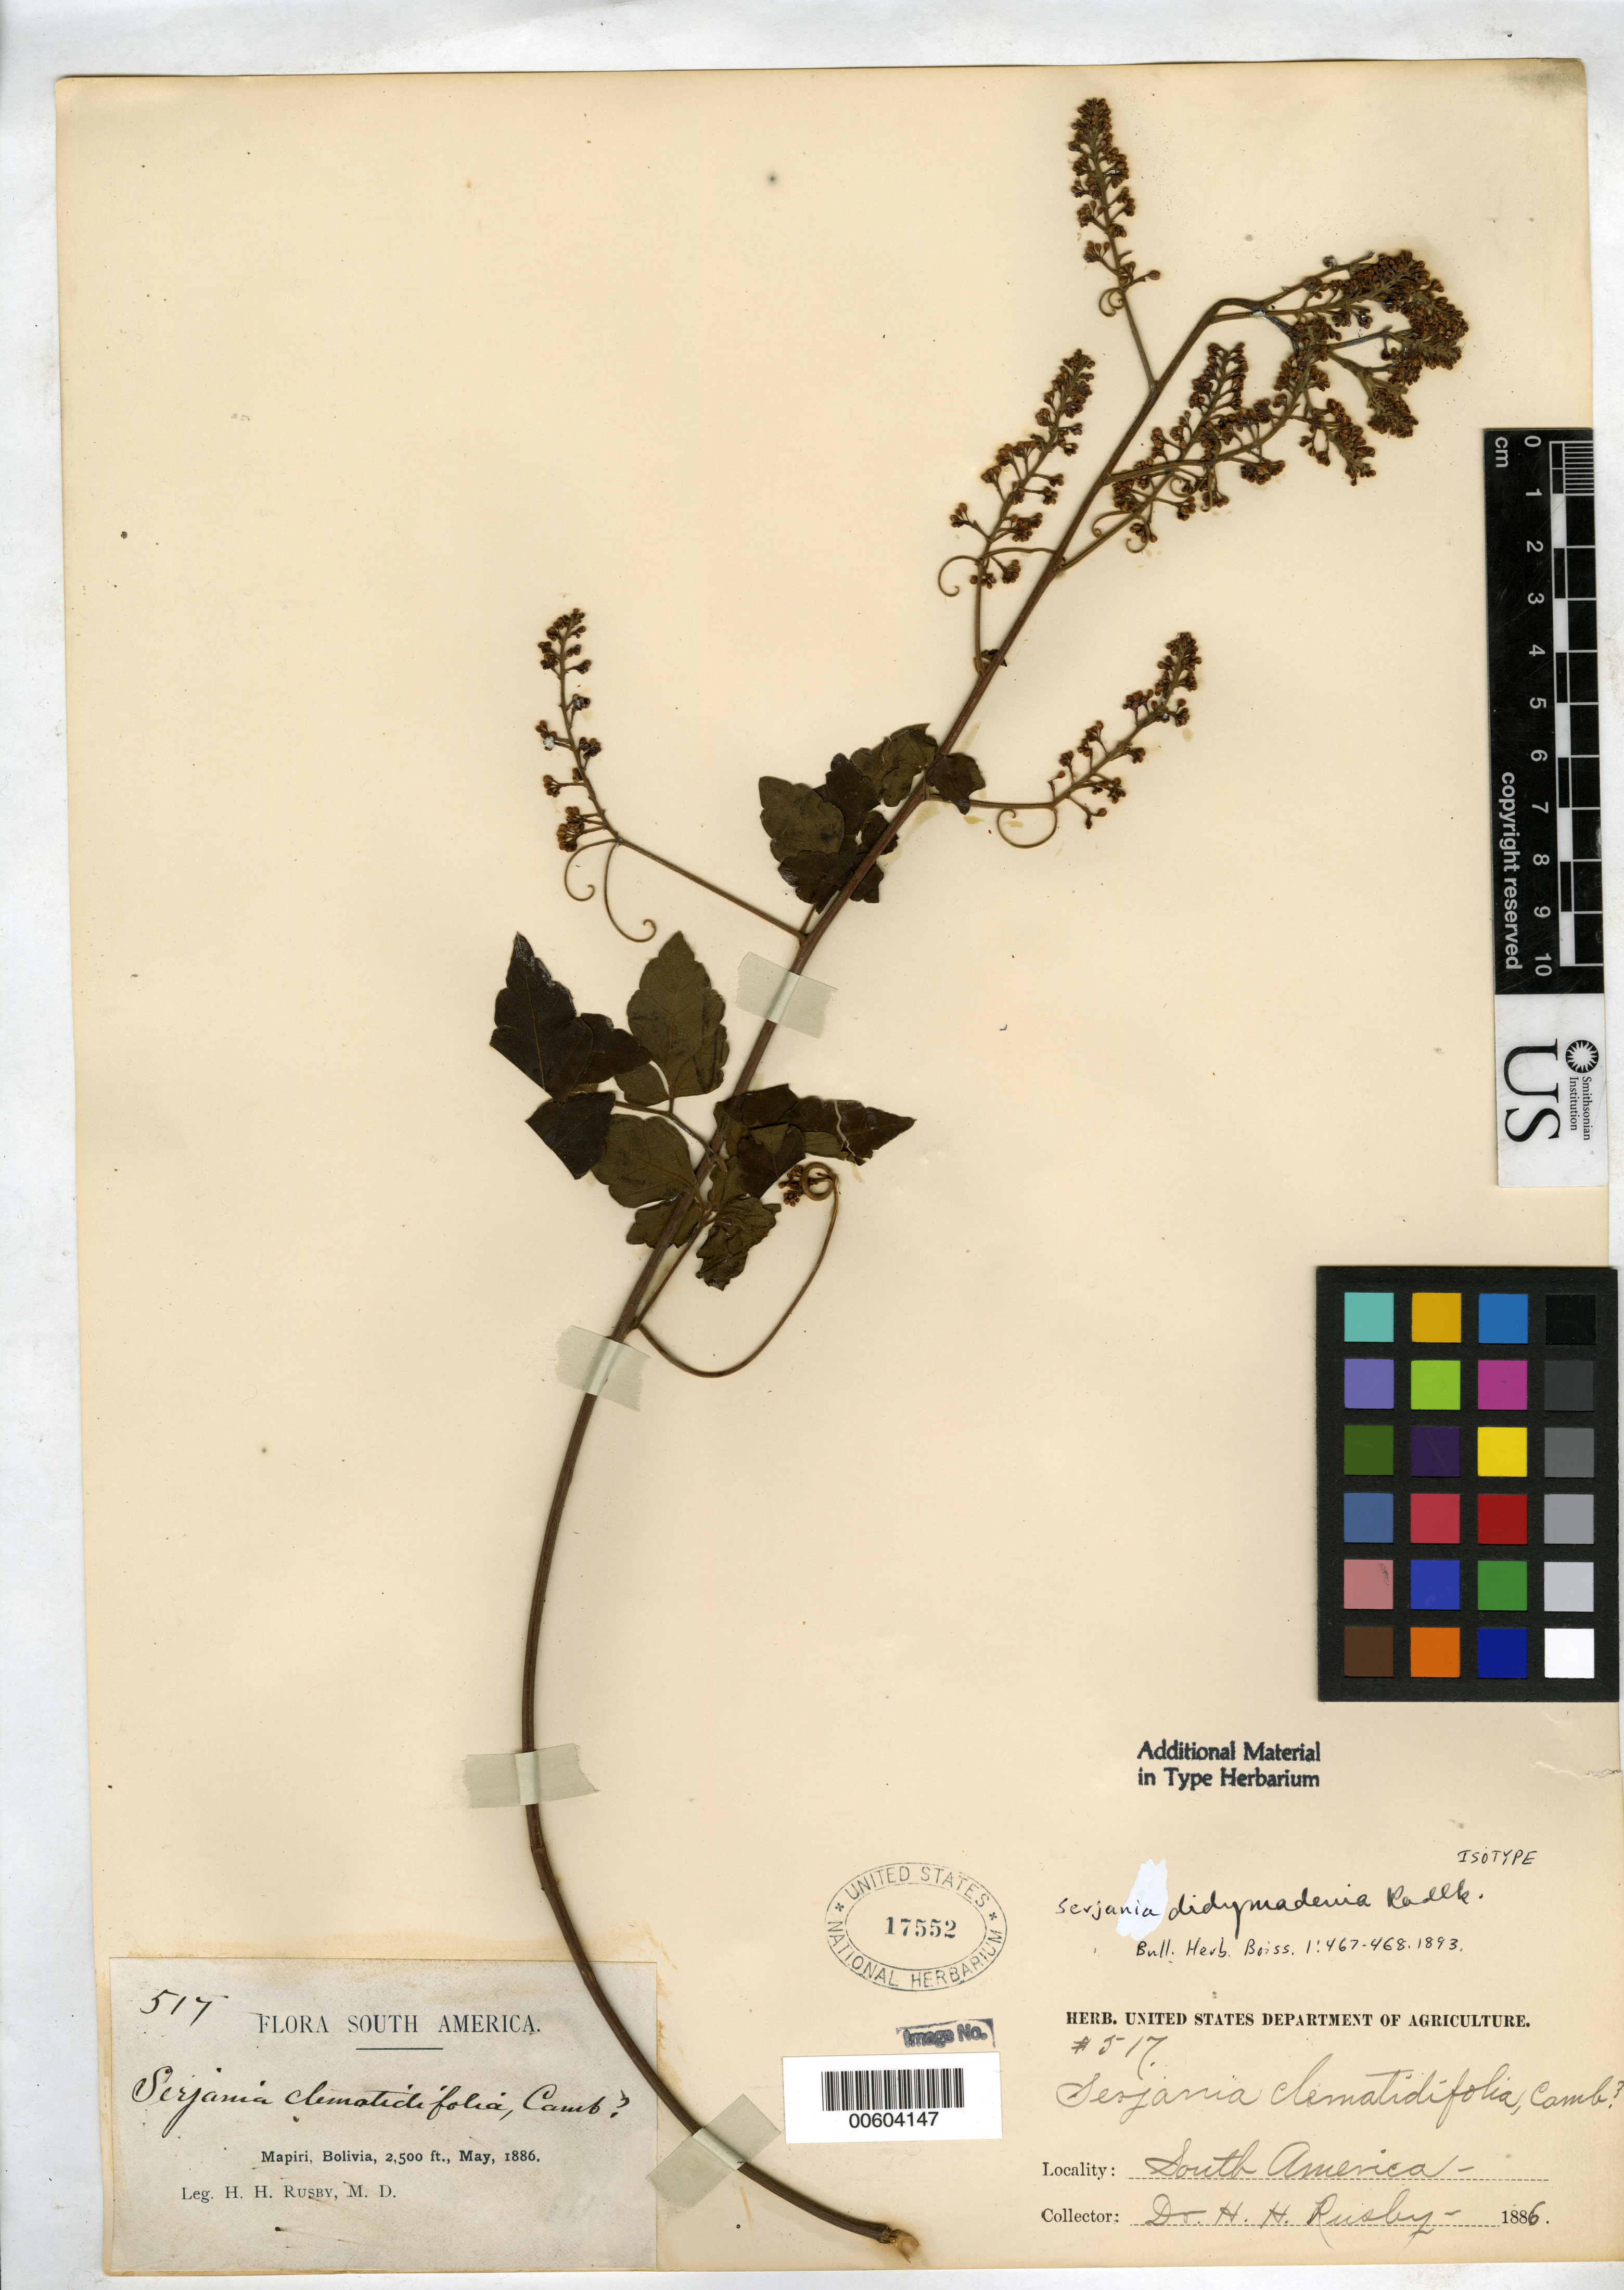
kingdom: Plantae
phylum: Tracheophyta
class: Magnoliopsida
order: Sapindales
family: Sapindaceae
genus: Serjania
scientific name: Serjania didymadenia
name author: Radlk.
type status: Isotype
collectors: H. H. Rusby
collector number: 517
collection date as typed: May, 1886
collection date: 1886-05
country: Bolivia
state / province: La Páz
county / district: Larecaja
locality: Mapiri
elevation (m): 762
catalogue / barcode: US 17552